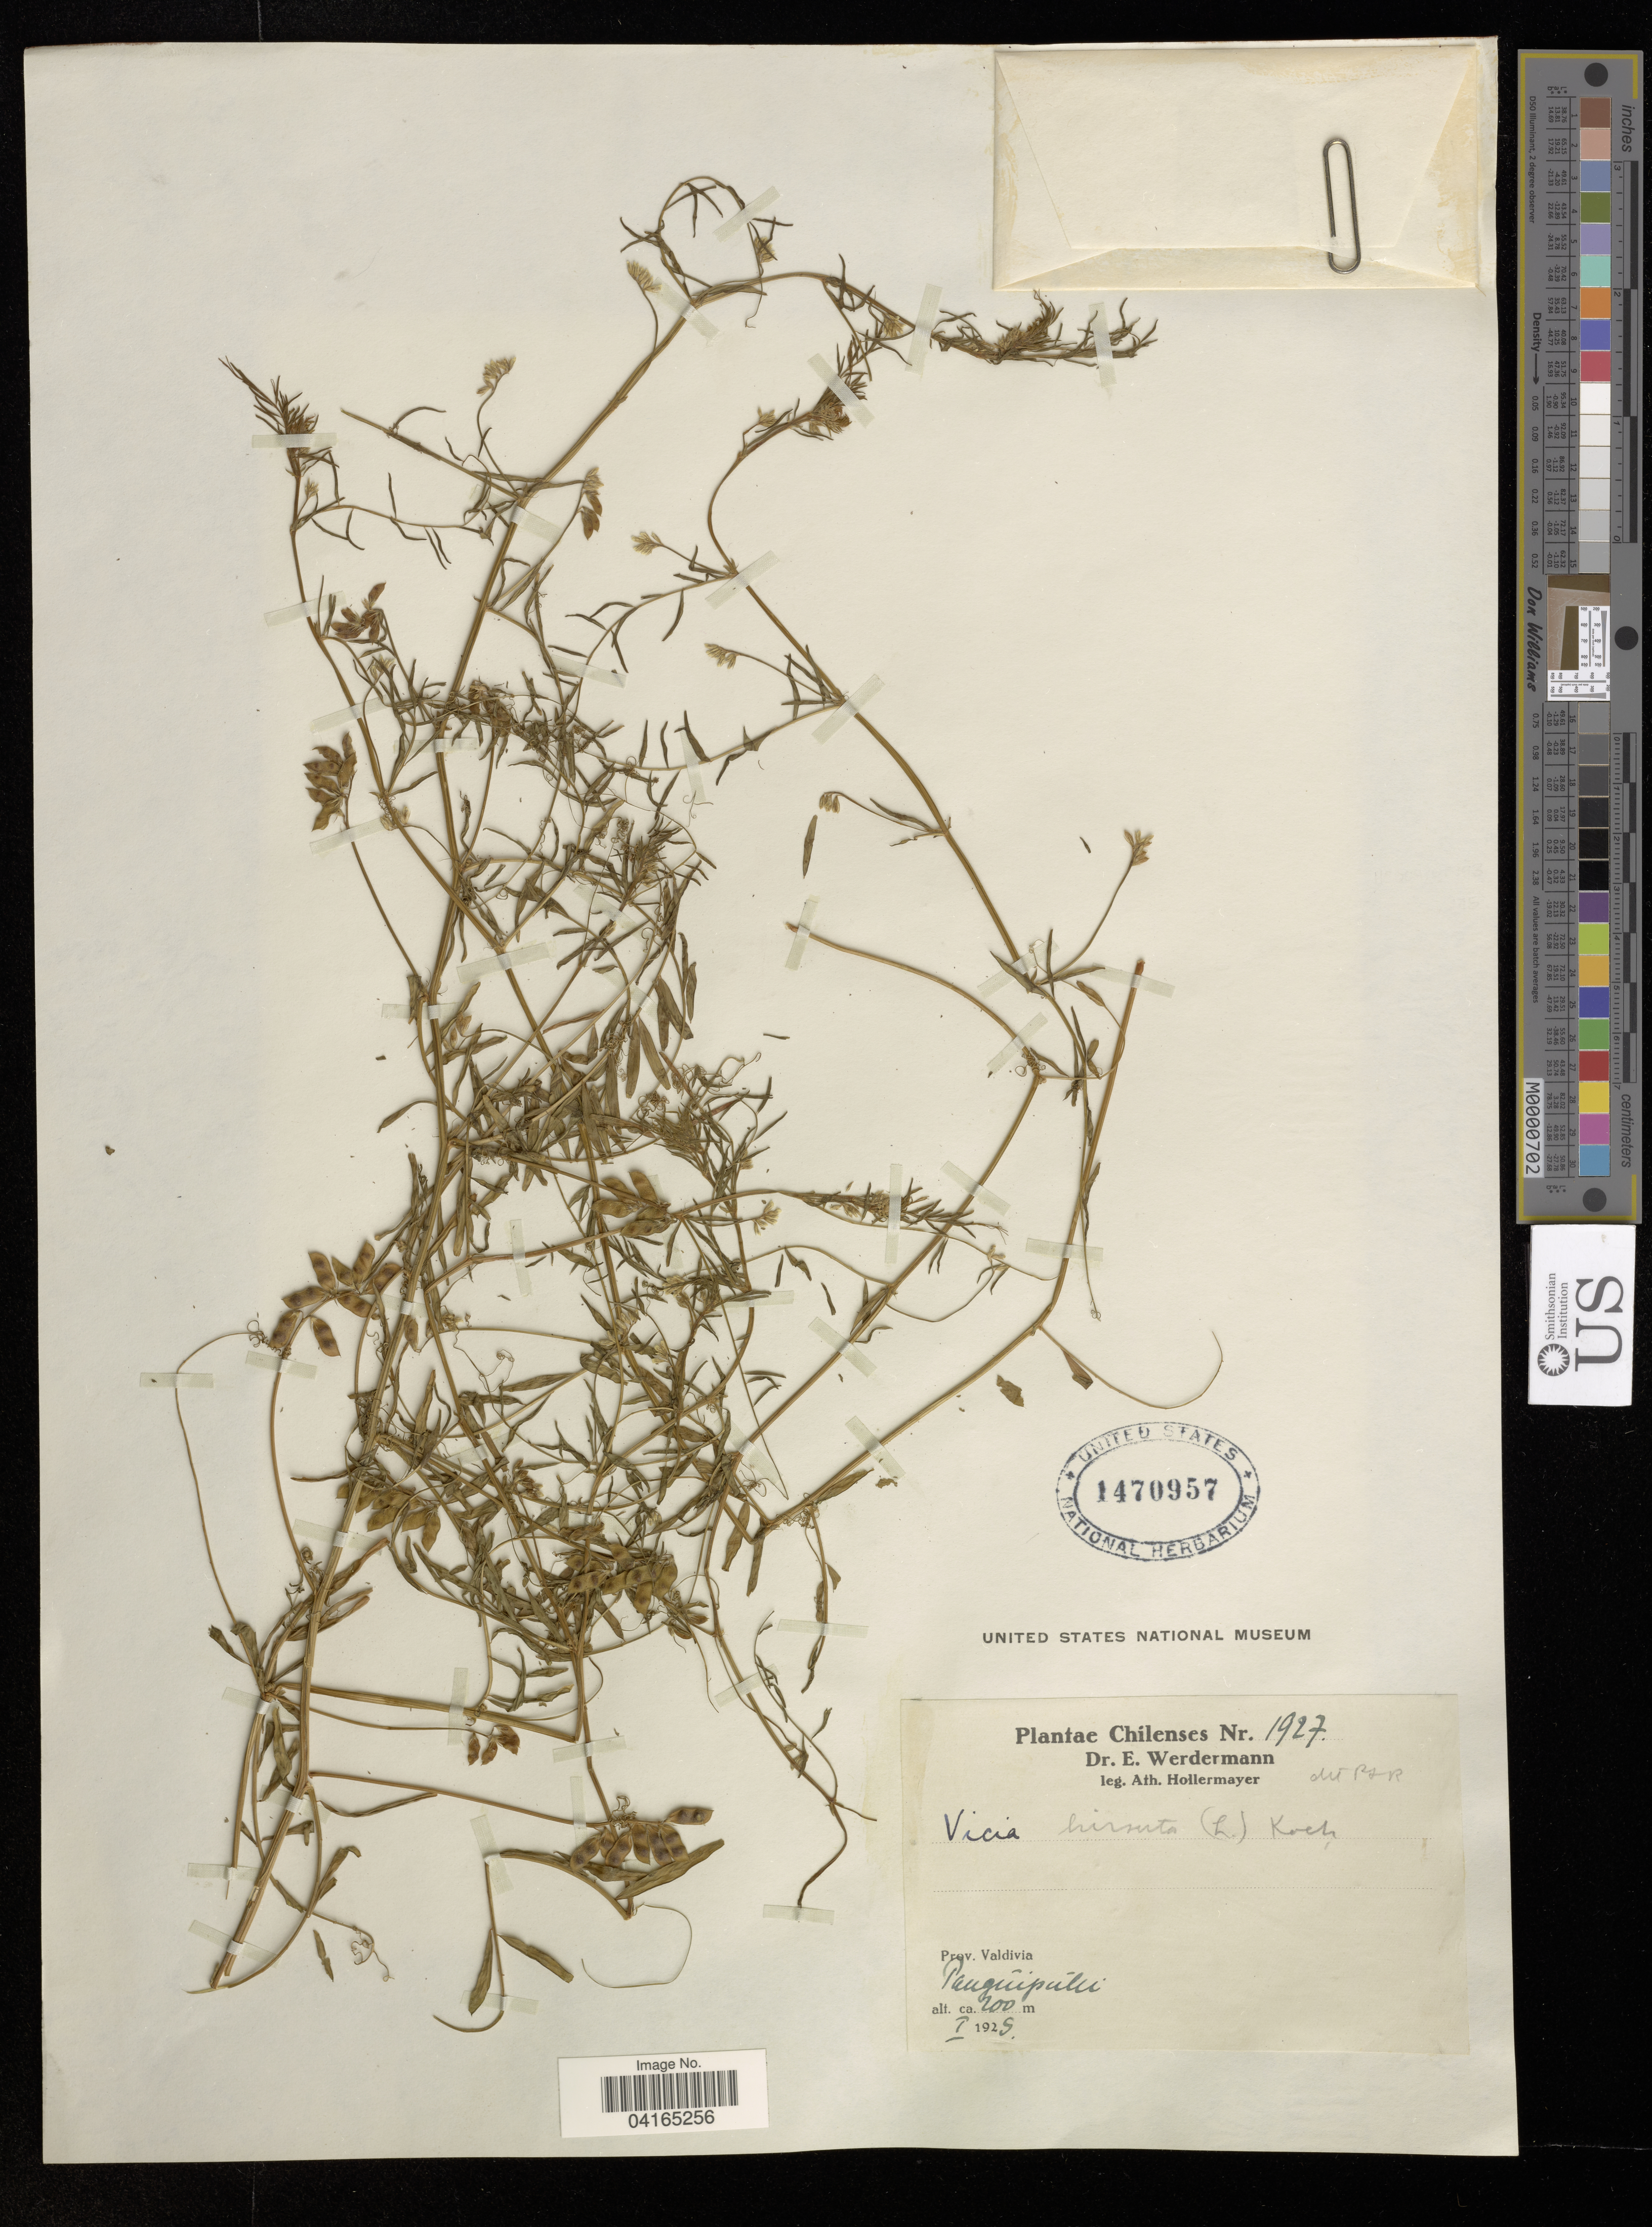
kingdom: Plantae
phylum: Tracheophyta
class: Magnoliopsida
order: Fabales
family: Fabaceae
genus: Vicia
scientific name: Vicia hirsuta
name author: (L.) A. Gray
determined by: Hechenleitner, Paulina, RBG Edinburgh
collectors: E. Werdermann & A. Hollermayer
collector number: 1927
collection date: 1925-01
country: Chile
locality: Prov. Valdivia. Panguipulli.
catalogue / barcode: US 1470957